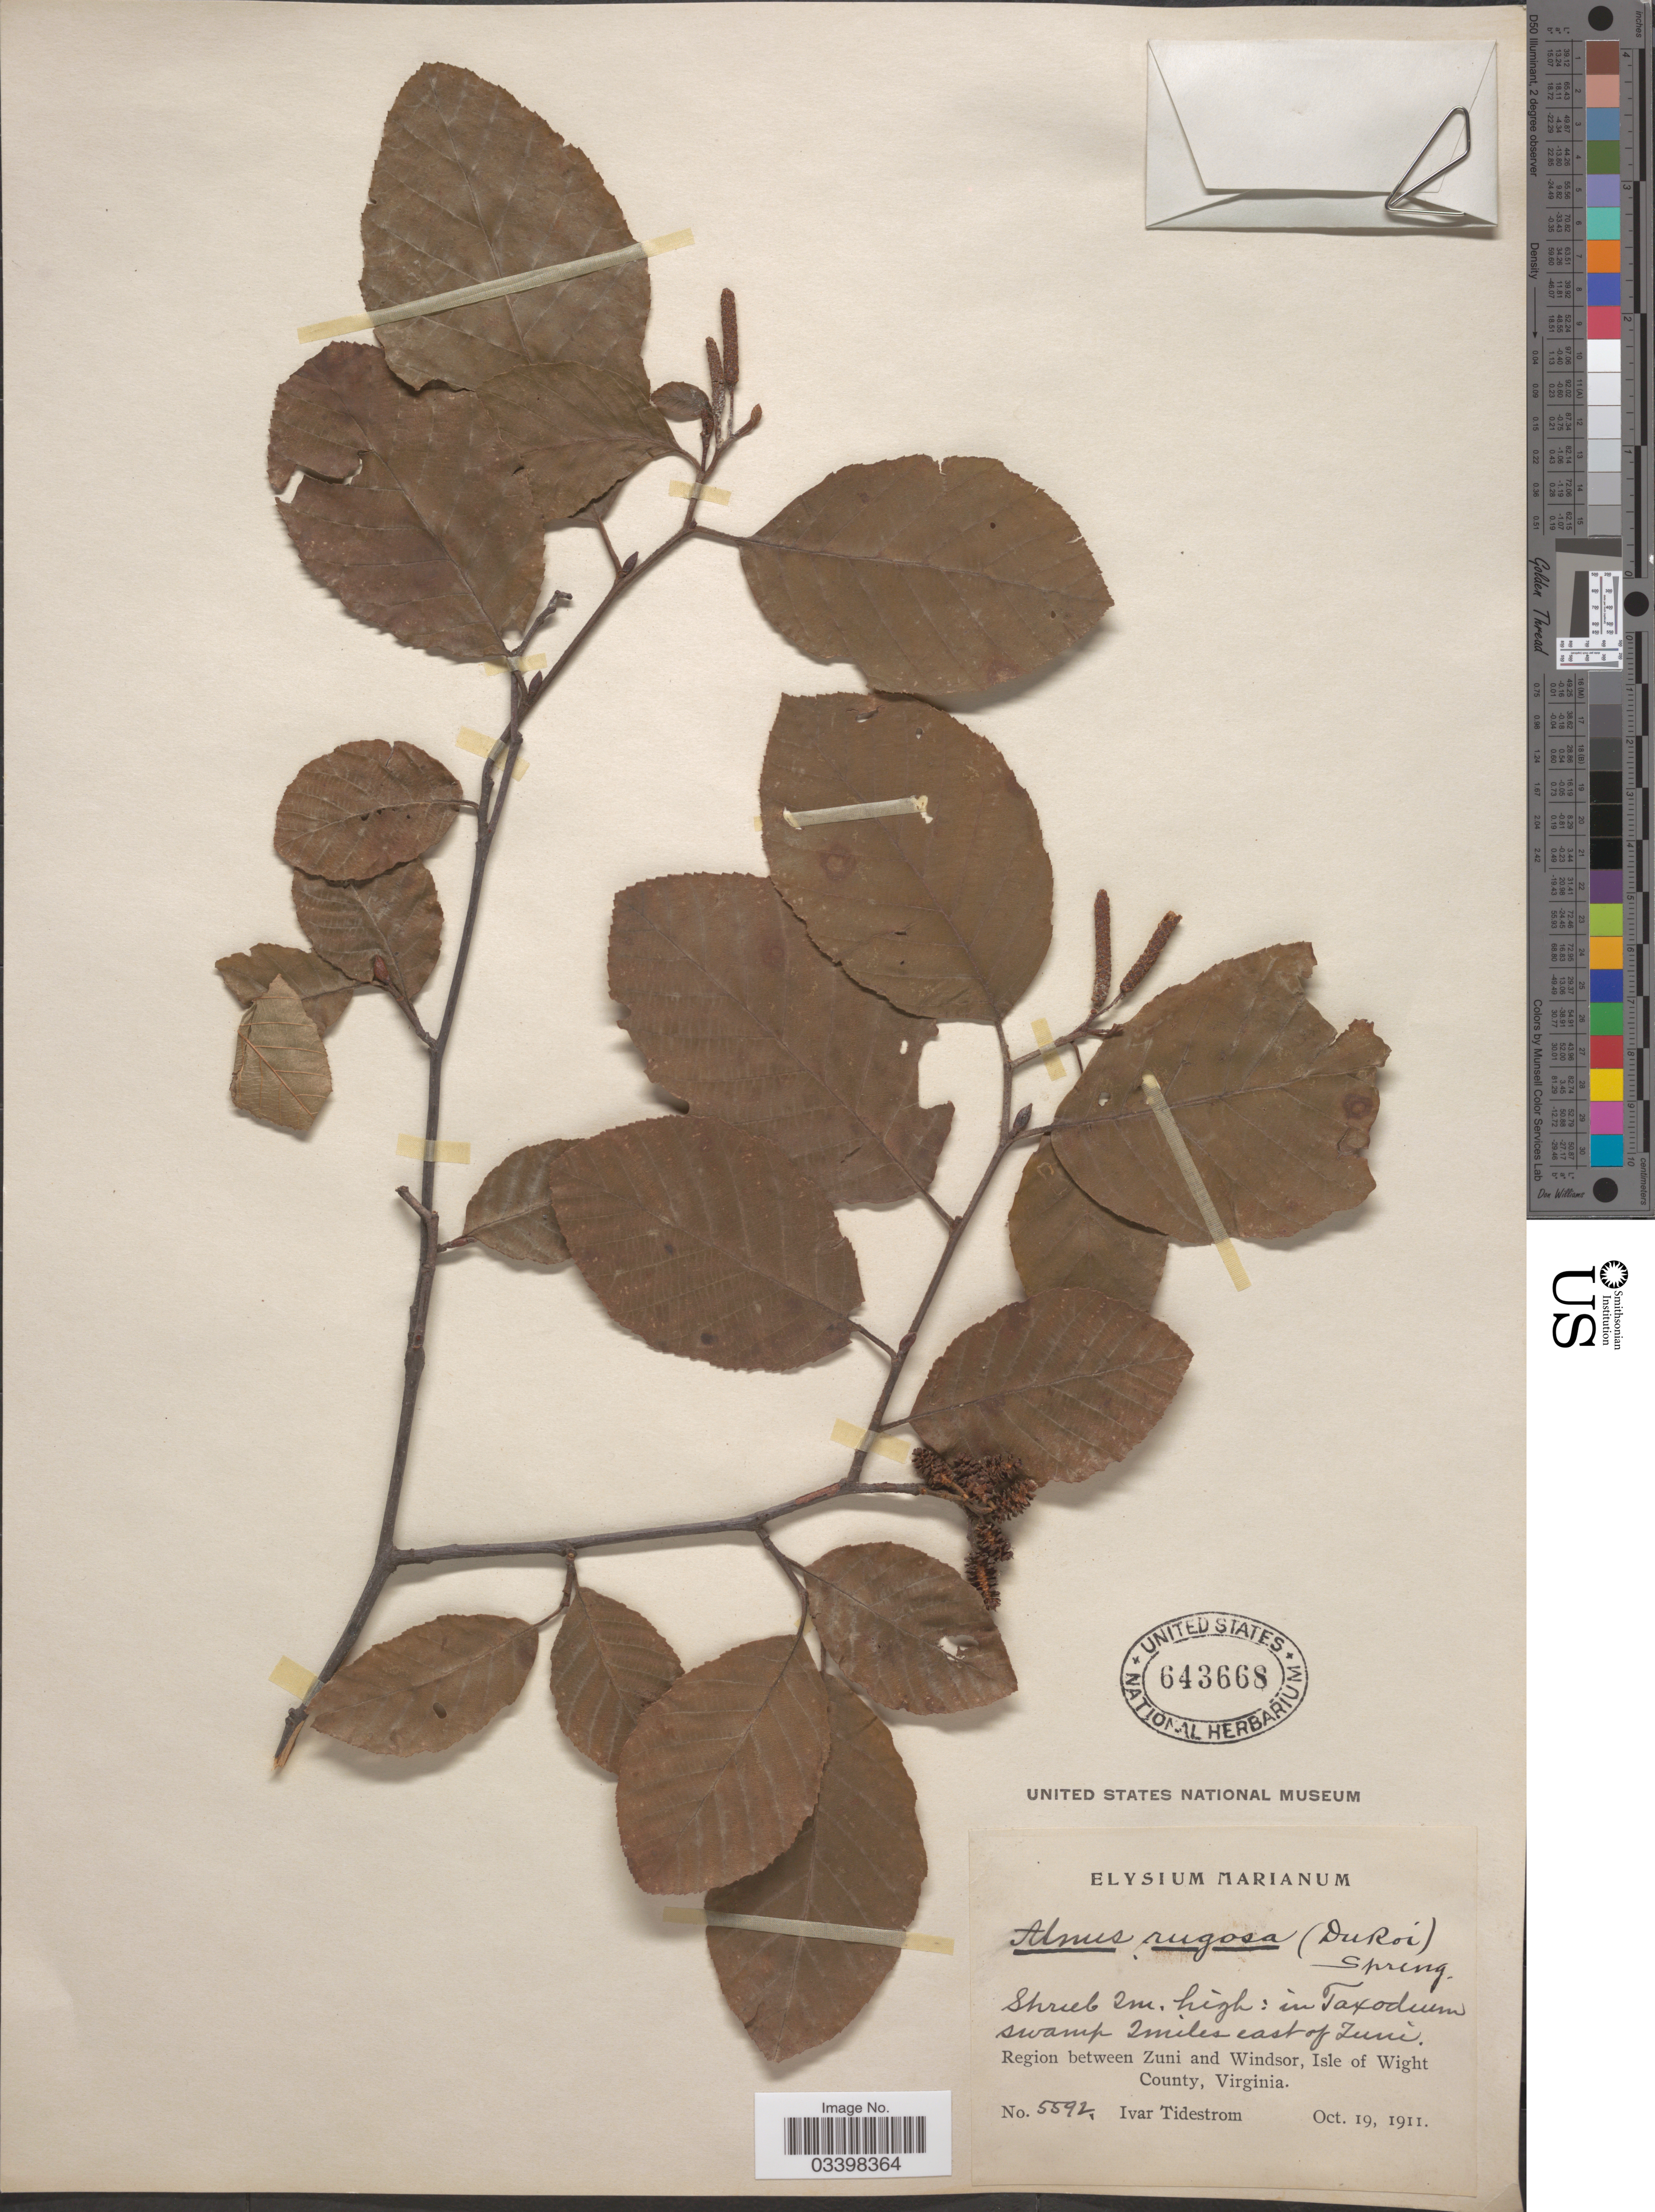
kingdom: Plantae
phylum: Tracheophyta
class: Magnoliopsida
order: Fagales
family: Betulaceae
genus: Alnus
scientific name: Alnus serrulata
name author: (Aiton) Willd.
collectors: I. F. Tidestrom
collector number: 5592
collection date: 1911-10-19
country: United States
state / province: Virginia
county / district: Isle of Wight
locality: Swamp 2 miles east of Zuni. Region between Zuni and Windsor, Isle of Wight County.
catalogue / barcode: US 643668